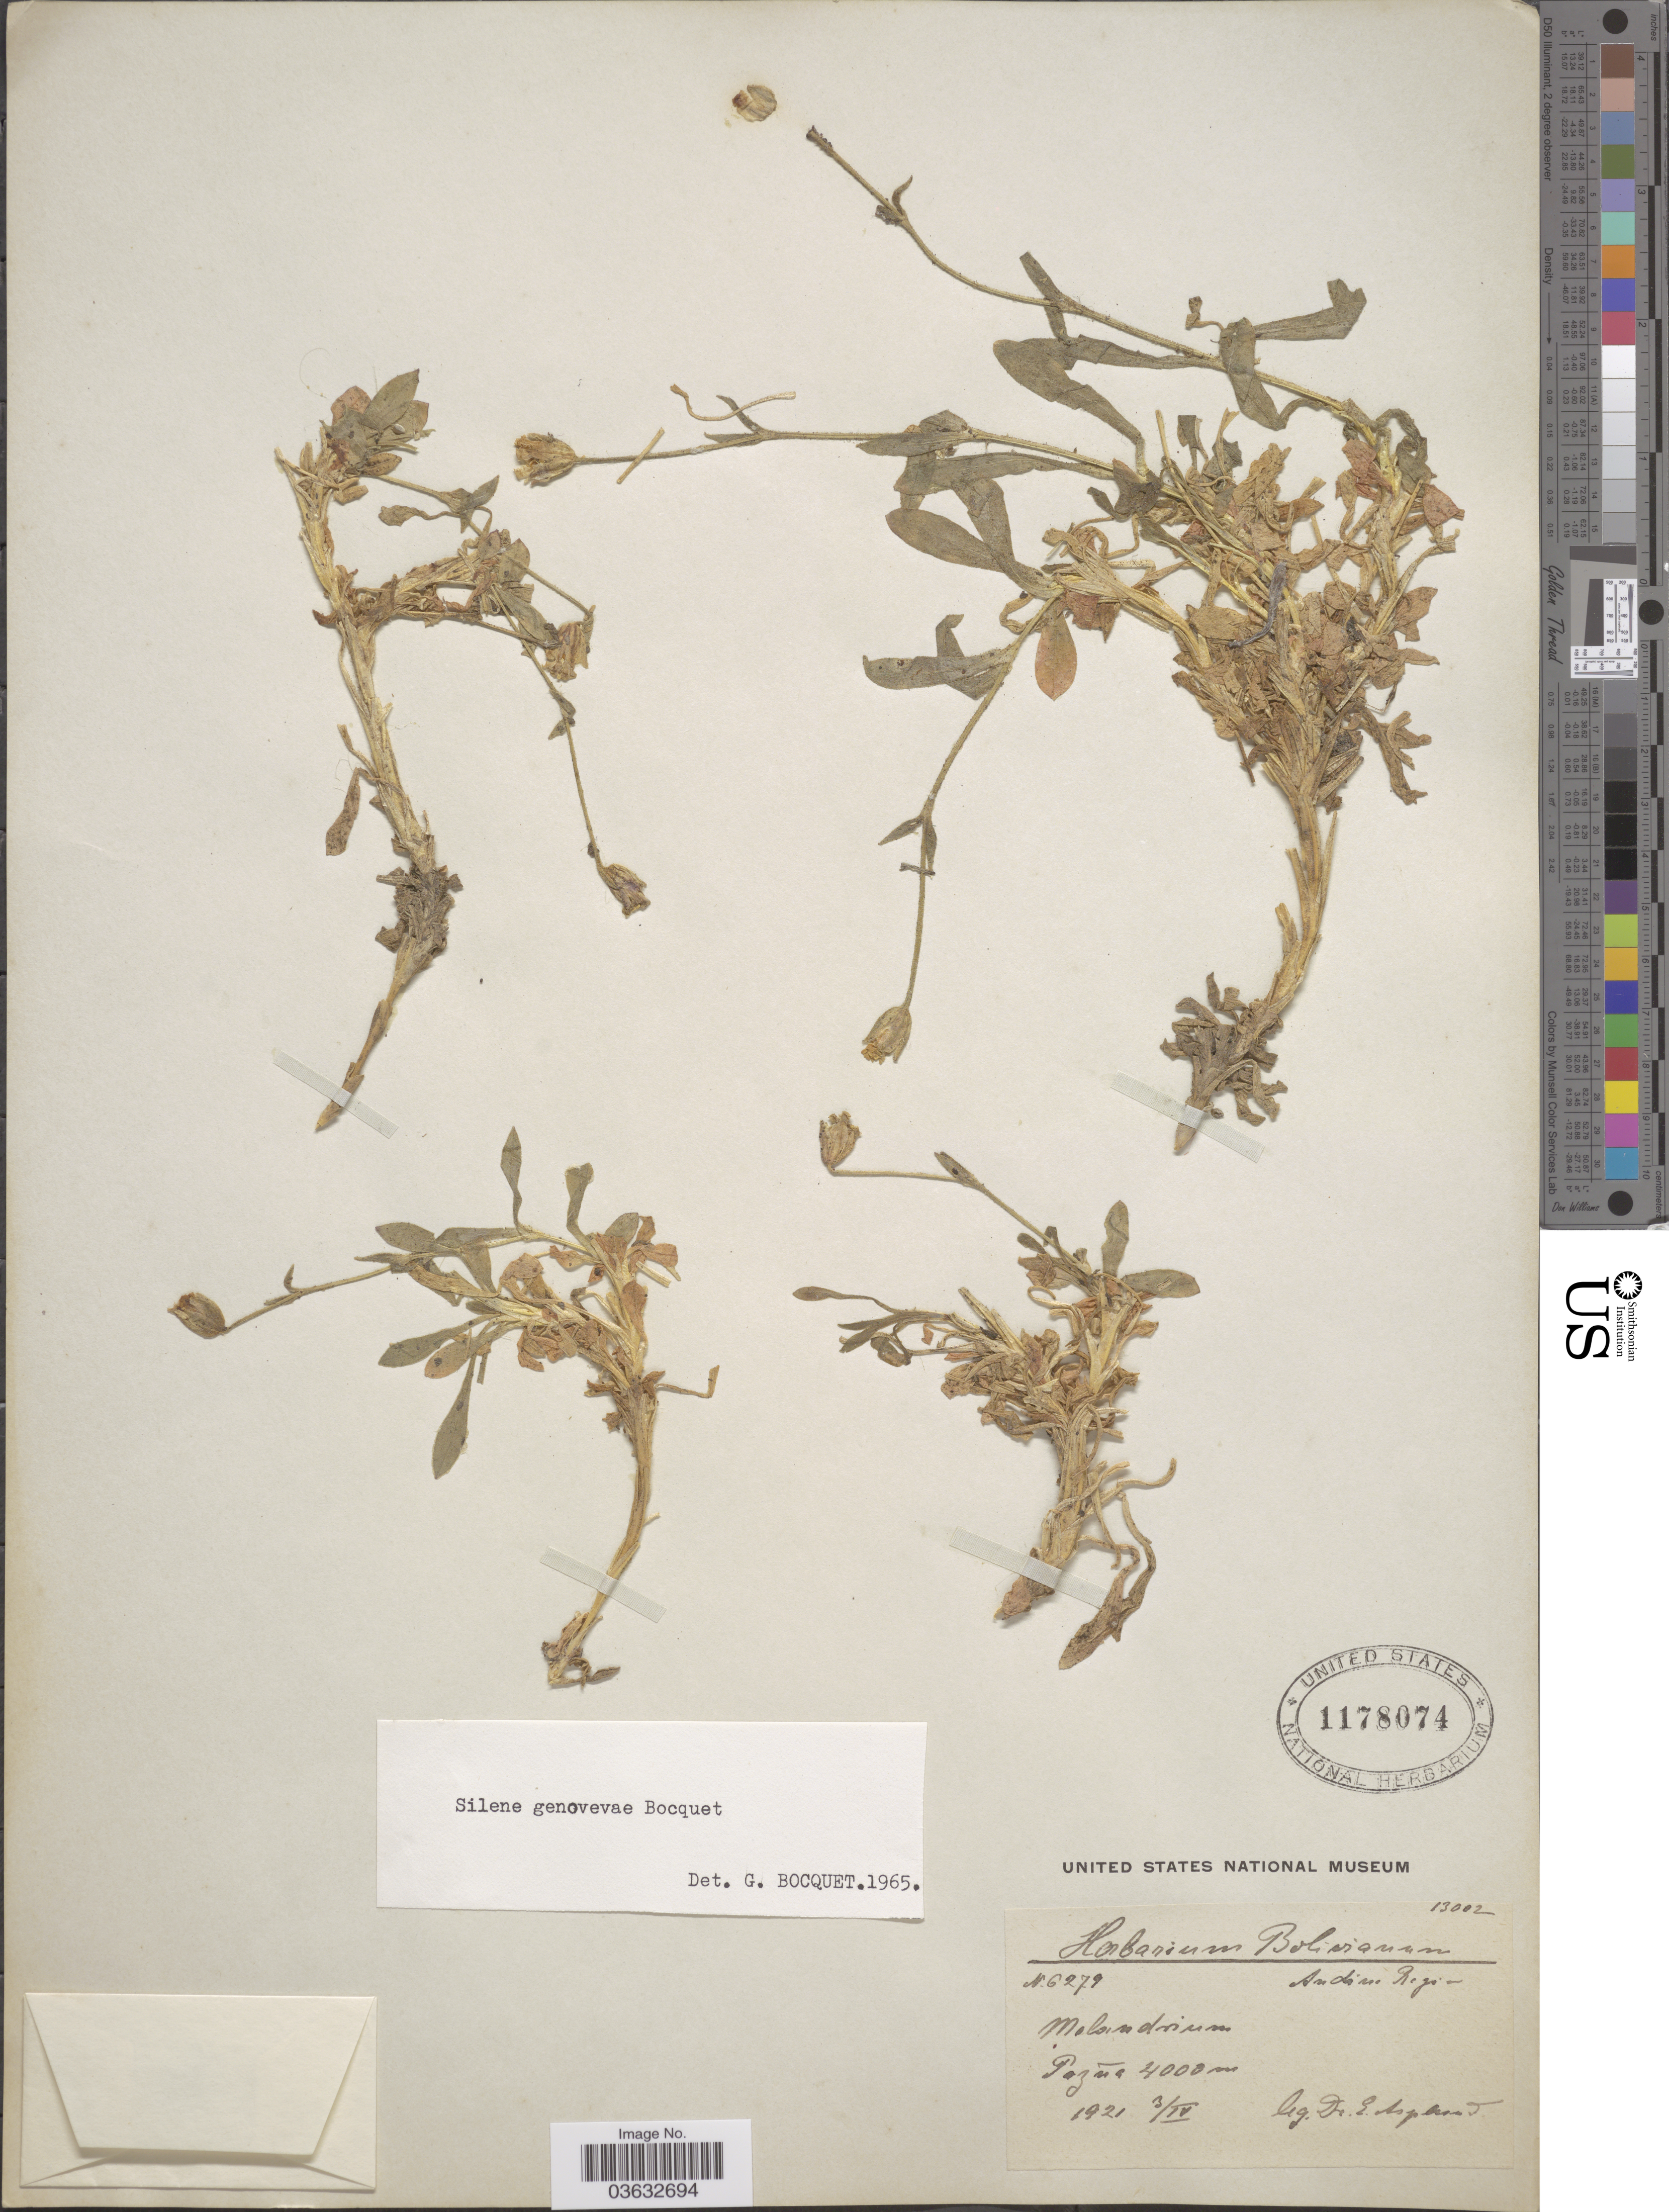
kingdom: Plantae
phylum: Tracheophyta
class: Magnoliopsida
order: Caryophyllales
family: Caryophyllaceae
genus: Silene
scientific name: Silene genovevae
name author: Bocquet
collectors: E. Asplund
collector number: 6279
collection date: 1921-04-03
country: Bolivia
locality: Andine Region. Pazna.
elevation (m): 4000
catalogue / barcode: US 1178074